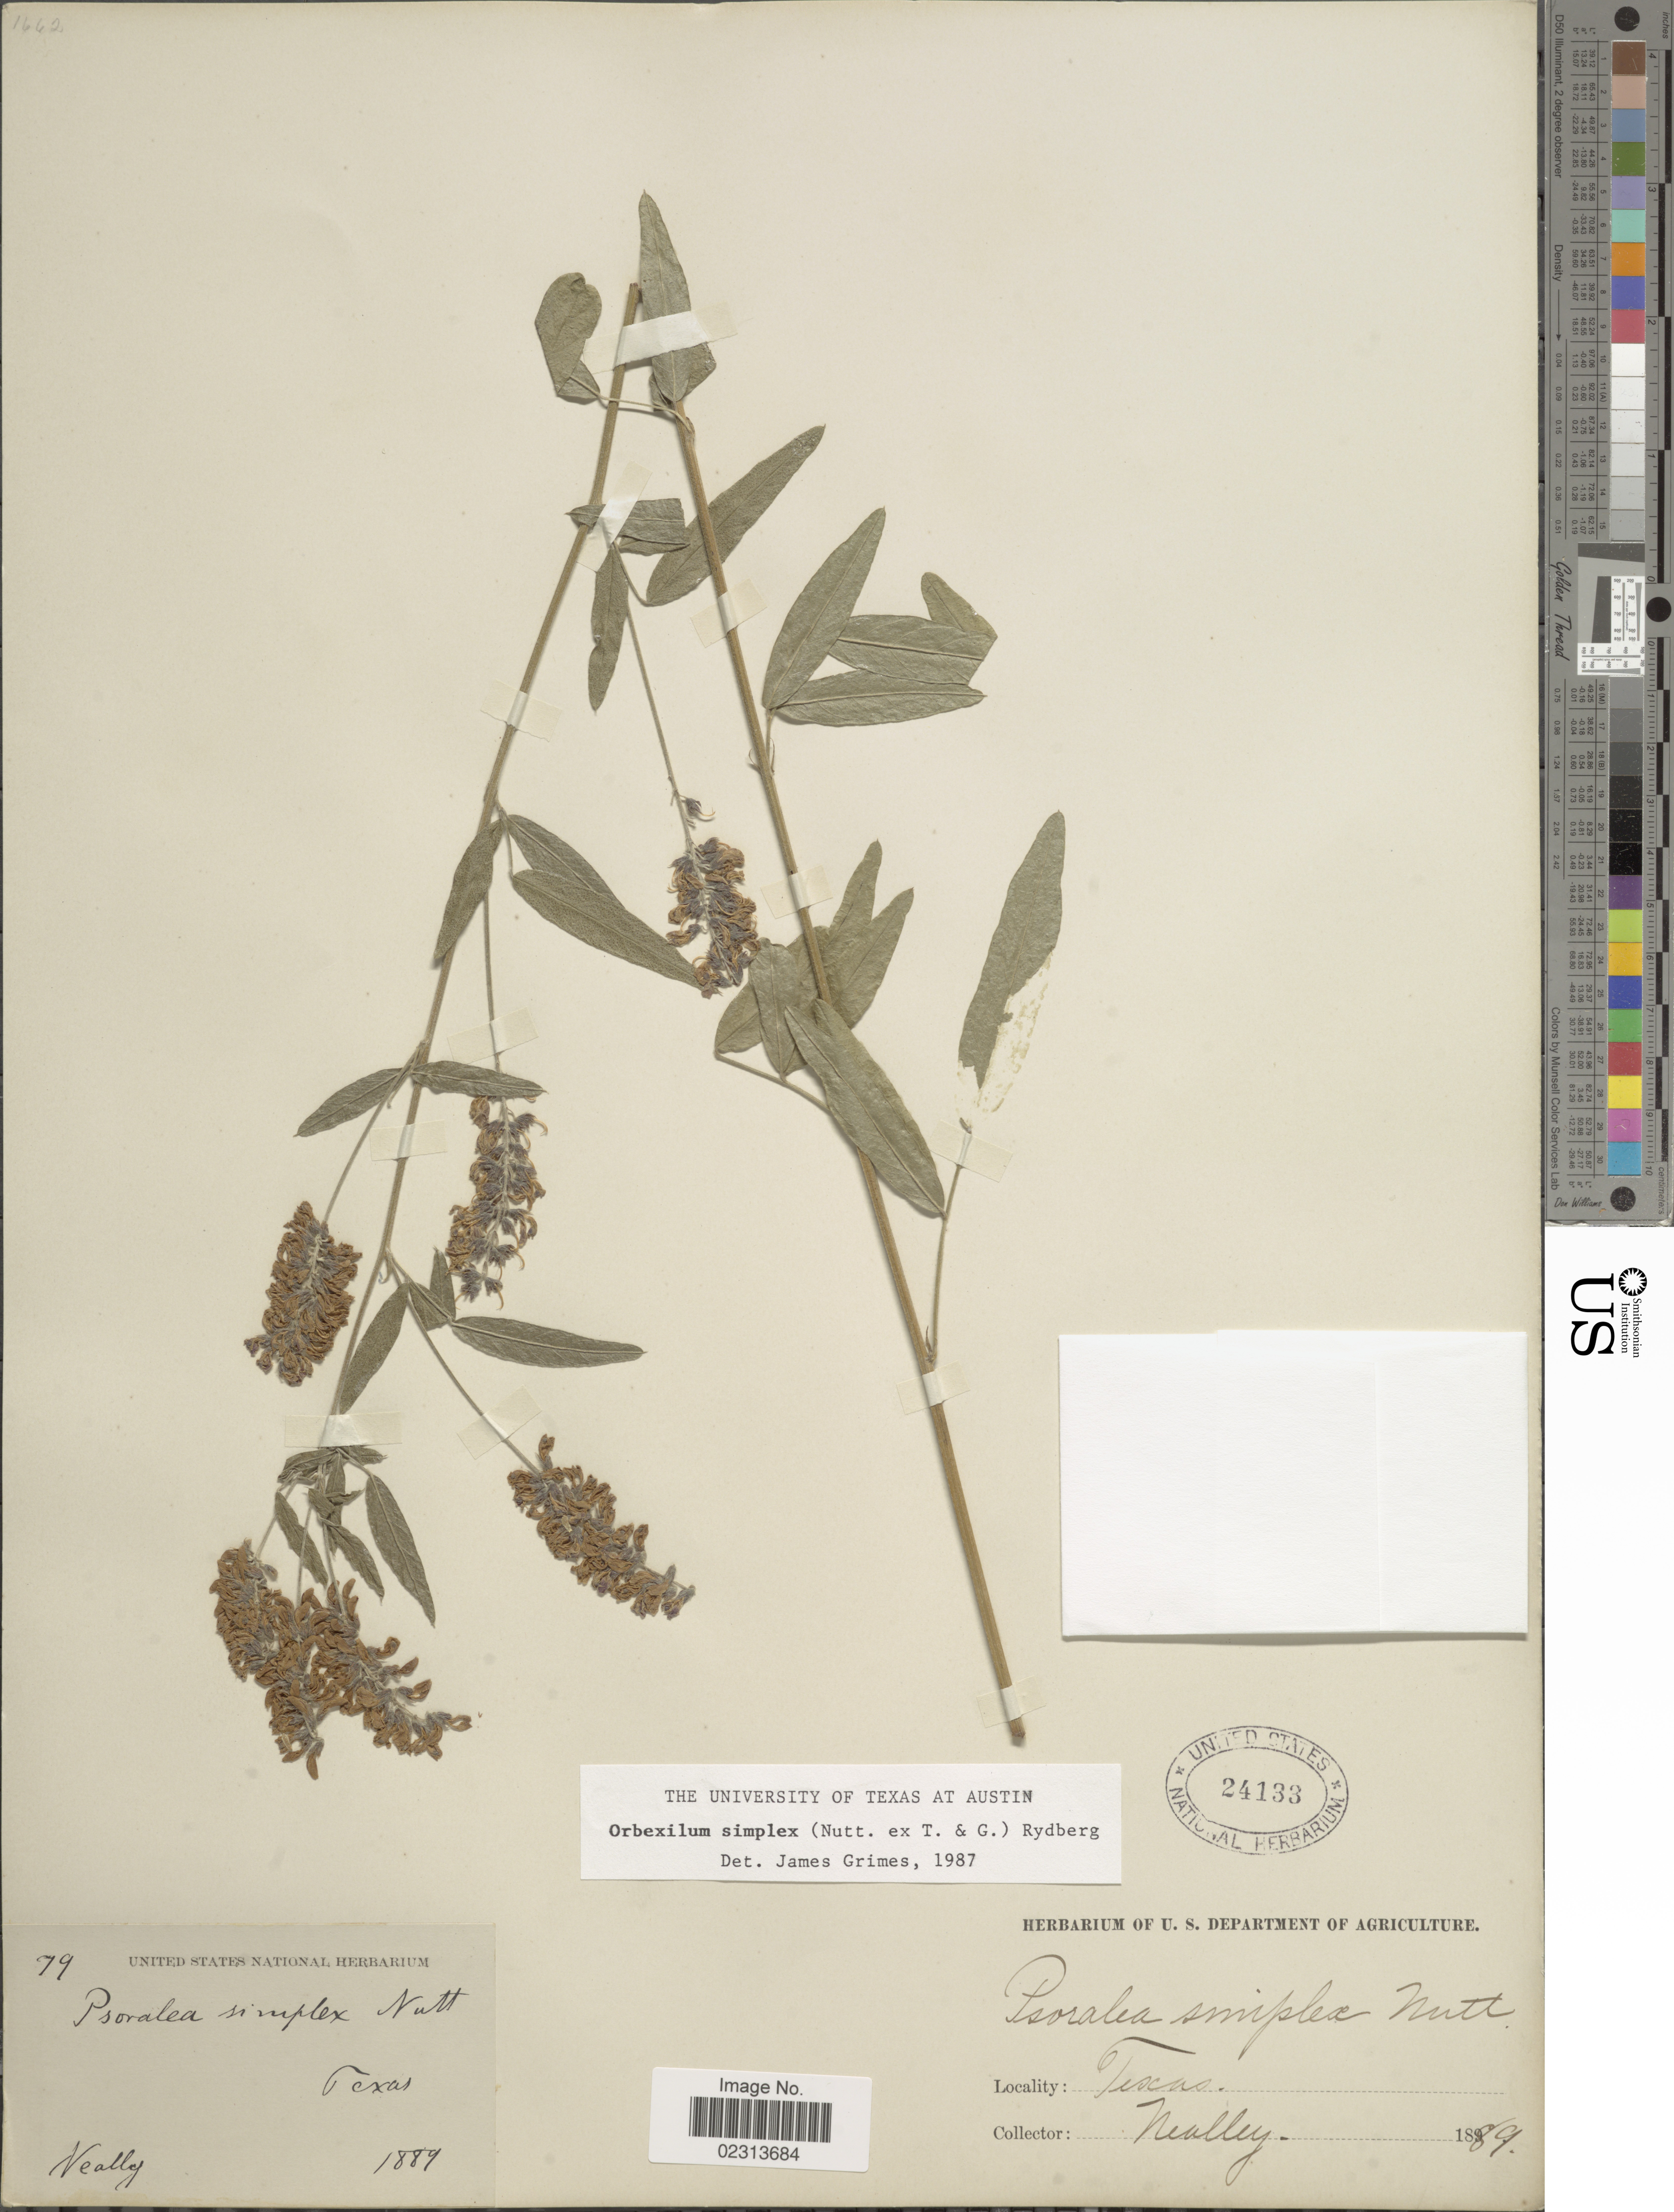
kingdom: Plantae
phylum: Tracheophyta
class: Magnoliopsida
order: Fabales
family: Fabaceae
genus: Orbexilum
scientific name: Orbexilum simplex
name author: (Nutt. ex Torr. & A. Gray) Rydb.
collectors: Nealley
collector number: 79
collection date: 1899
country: United States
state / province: Texas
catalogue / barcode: US 24133